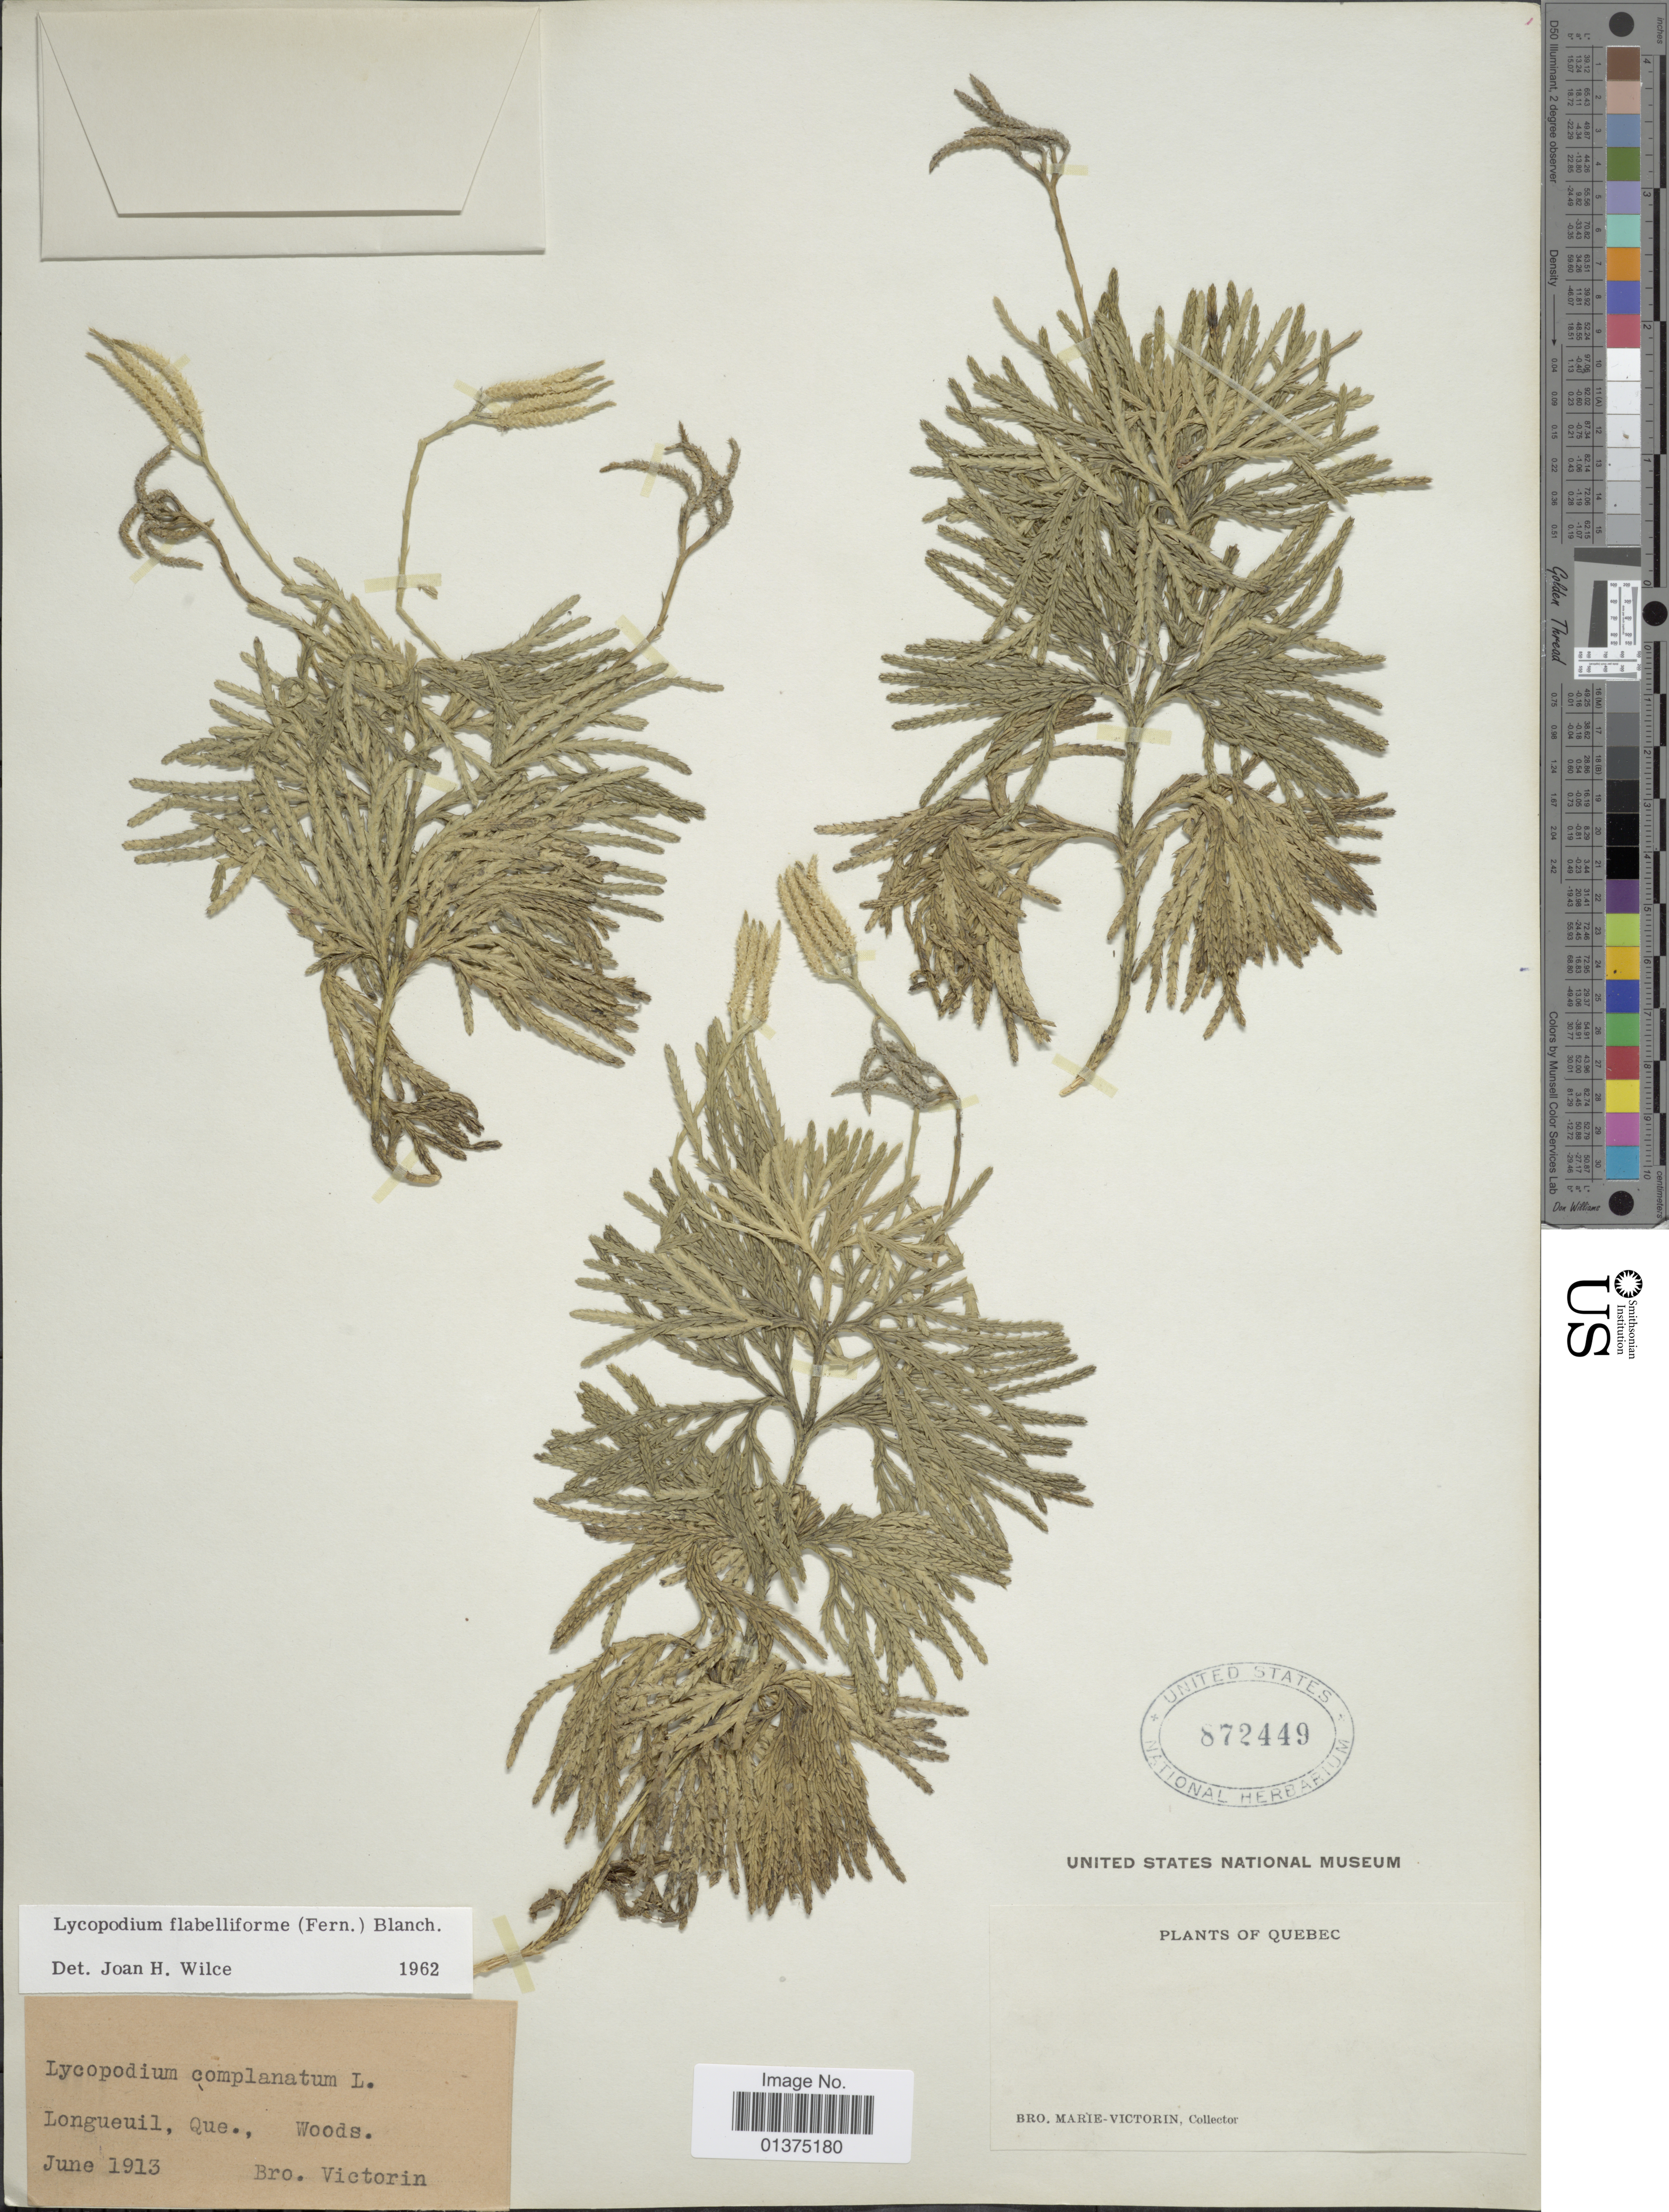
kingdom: Plantae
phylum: Tracheophyta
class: Lycopodiopsida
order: Lycopodiales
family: Lycopodiaceae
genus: Diphasiastrum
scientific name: Diphasiastrum digitatum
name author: (Dill. ex A. Braun) Holub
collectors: Fr. Marie-Victorin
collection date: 1913-06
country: Canada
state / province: Quebec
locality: Longueuil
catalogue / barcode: US 872449